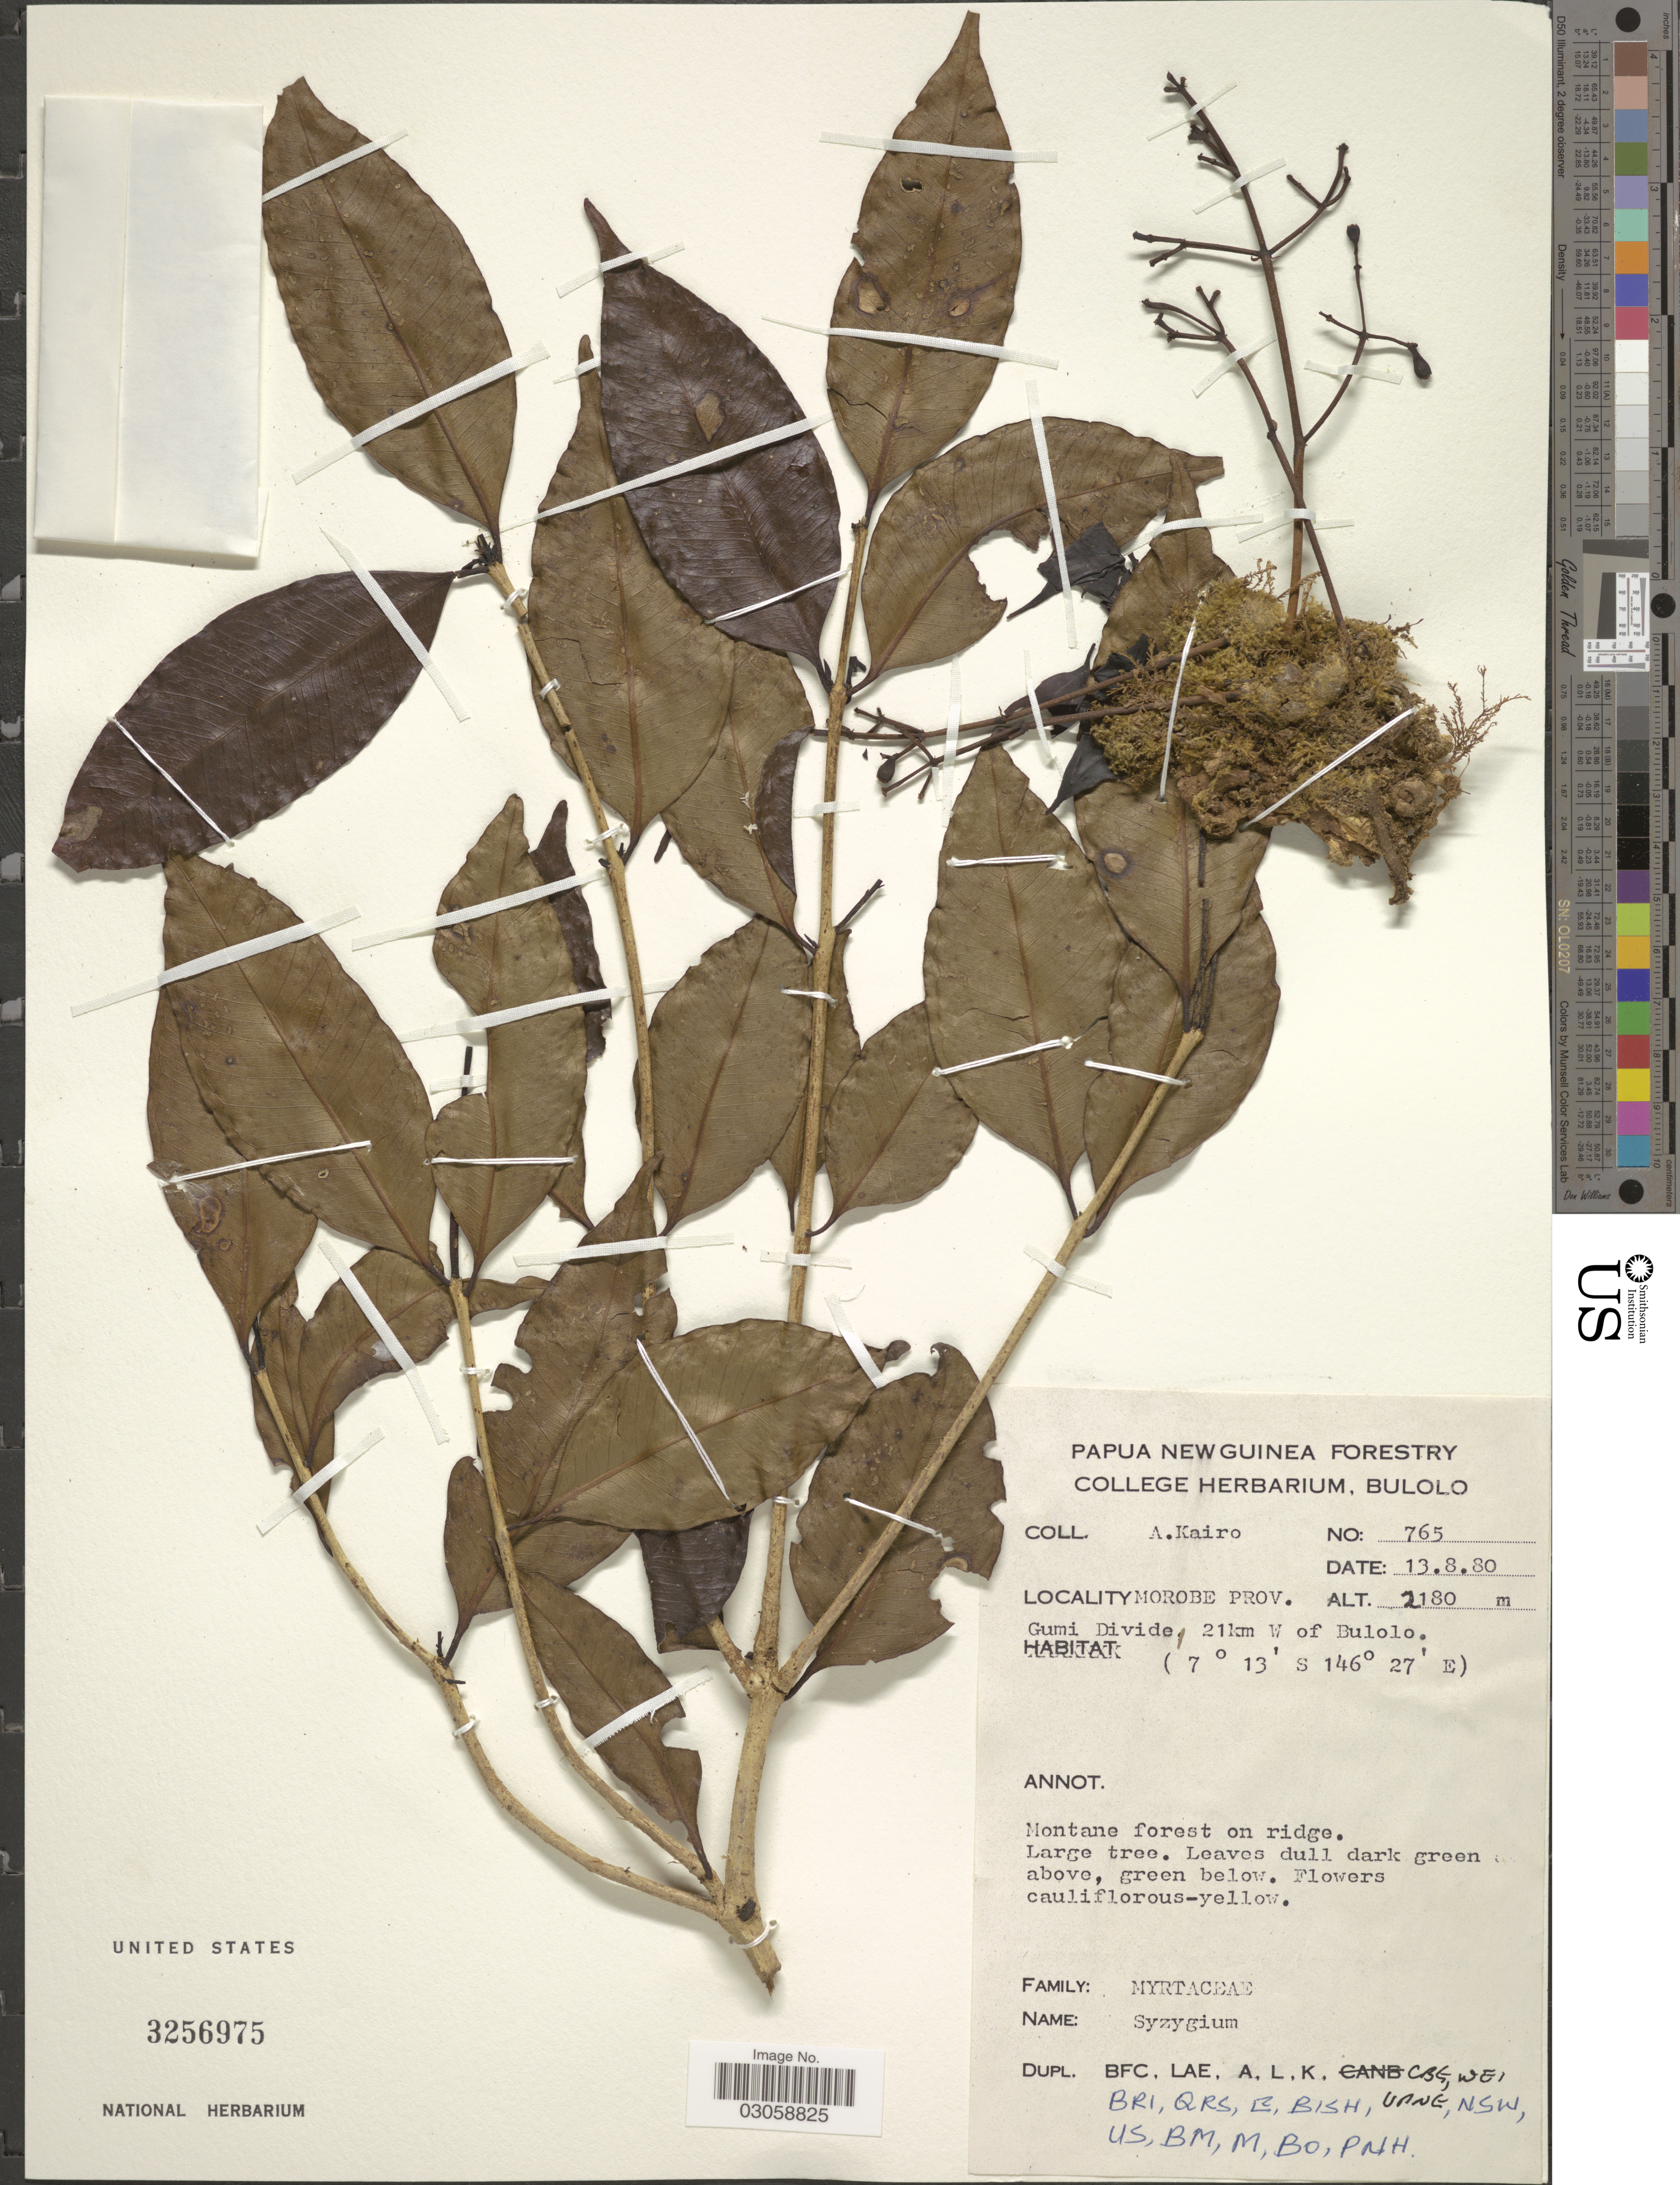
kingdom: Plantae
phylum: Tracheophyta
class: Magnoliopsida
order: Myrtales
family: Myrtaceae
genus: Syzygium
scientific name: Syzygium sp.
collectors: A. Kairo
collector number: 765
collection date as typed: Transcribed d/m/y: 13/8/80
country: Papua New Guinea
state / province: Morobe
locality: Morobe Prov., Gumi Divide, 21km W of Bulolo.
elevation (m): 2180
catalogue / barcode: US 356975